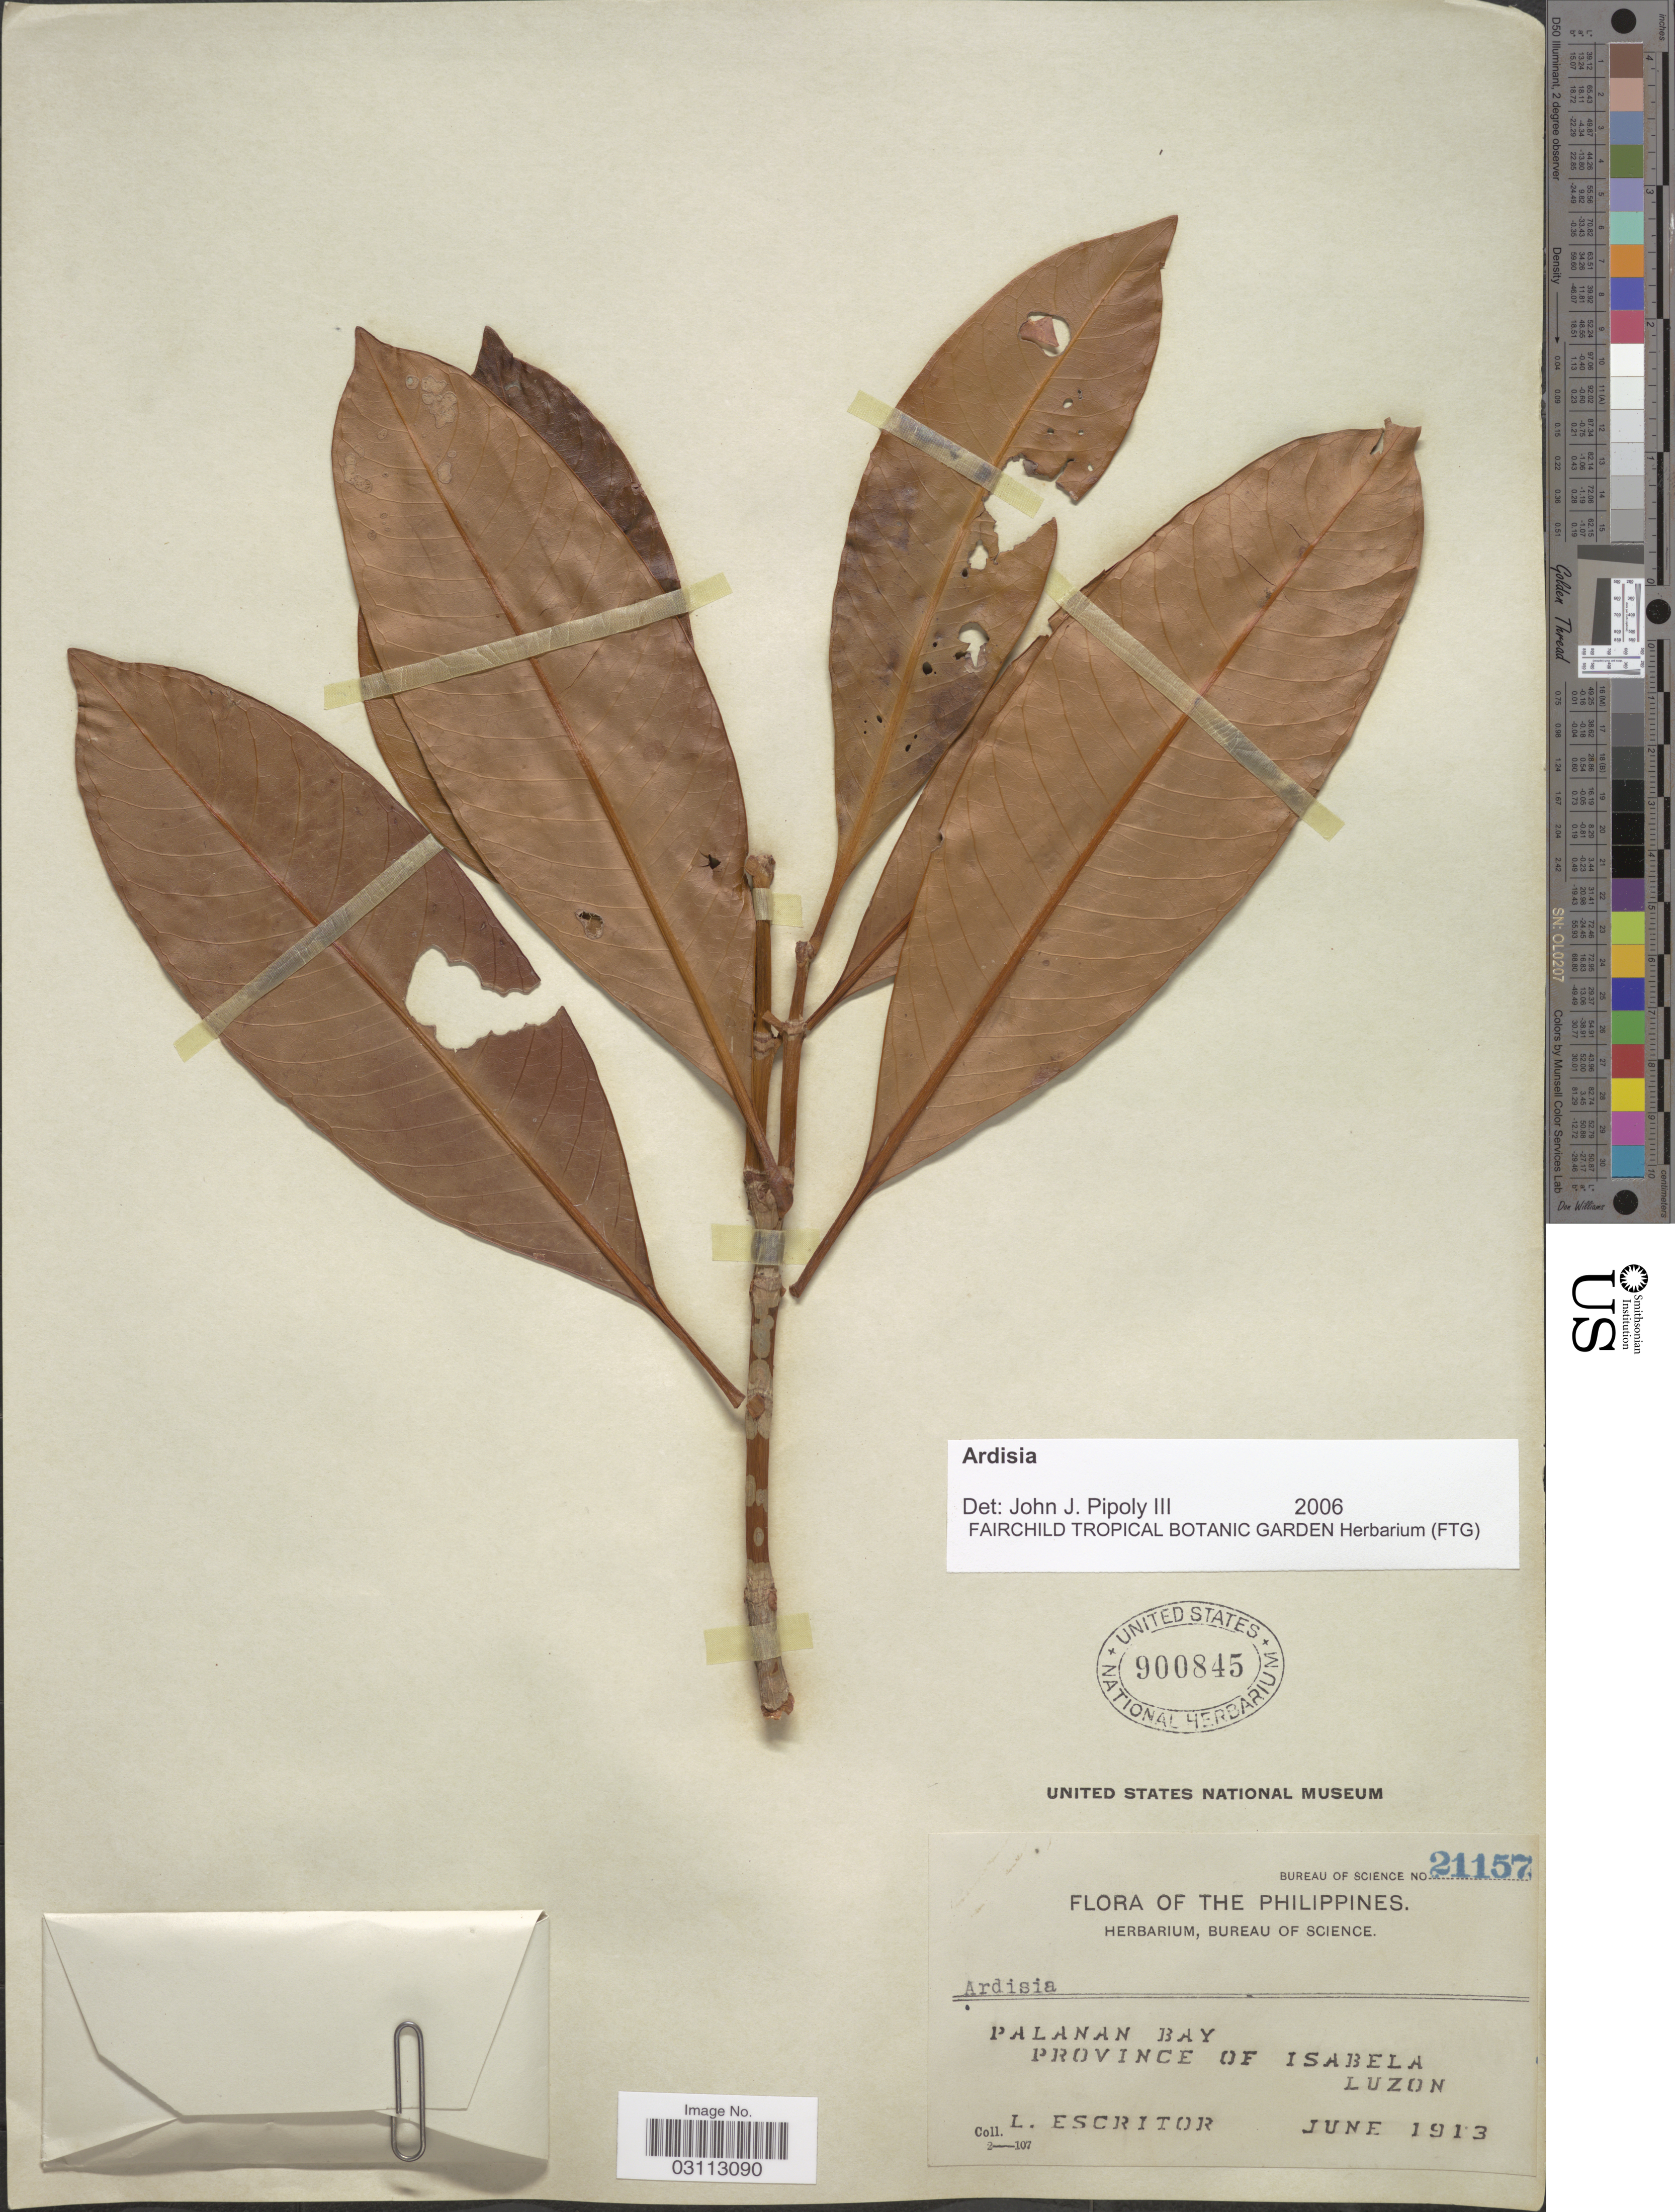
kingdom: Plantae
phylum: Tracheophyta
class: Magnoliopsida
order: Ericales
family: Primulaceae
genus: Ardisia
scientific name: Ardisia sp.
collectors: L. Escritor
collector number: Bureau of Science 21157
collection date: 1913-06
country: Philippines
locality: Palanan Bay. Province of Isabela. Luzon.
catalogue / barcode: US 900845